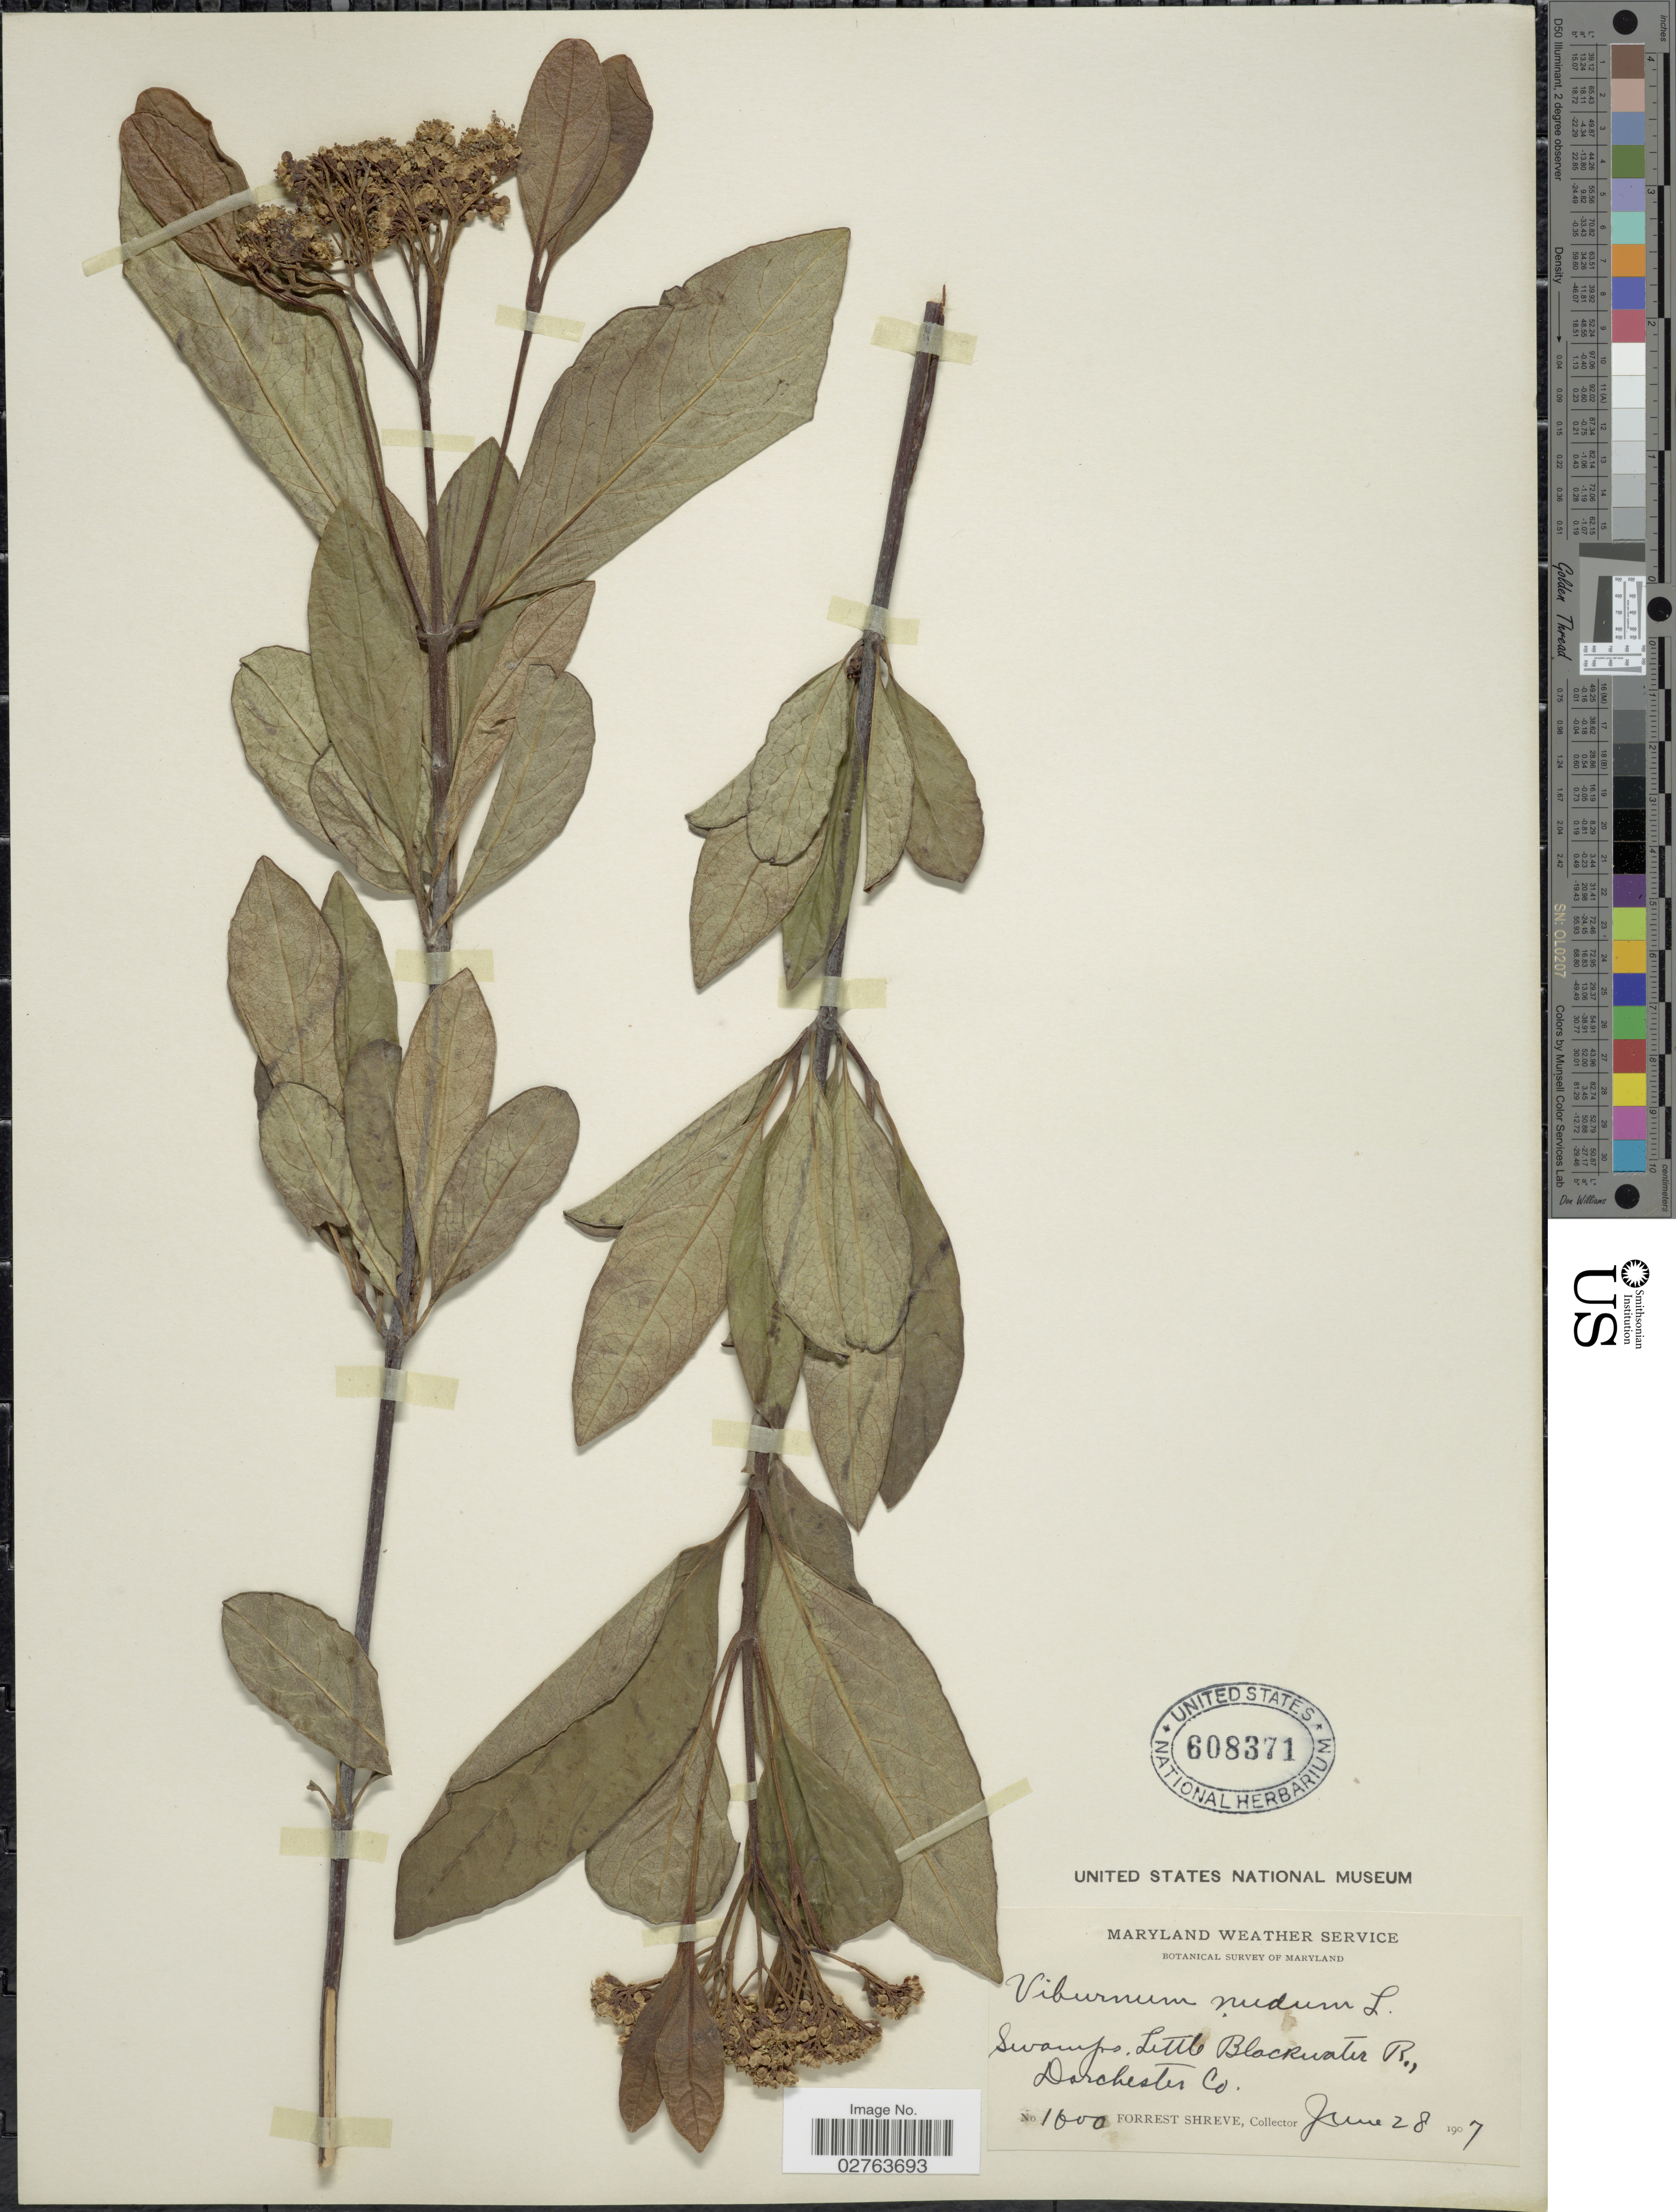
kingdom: Plantae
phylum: Tracheophyta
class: Magnoliopsida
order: Dipsacales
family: Viburnaceae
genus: Viburnum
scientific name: Viburnum nudum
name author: L.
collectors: F. Shreve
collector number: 1600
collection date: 1907-06-28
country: United States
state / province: Maryland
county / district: Dorchester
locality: Little Blackwater R.,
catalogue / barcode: US 608371